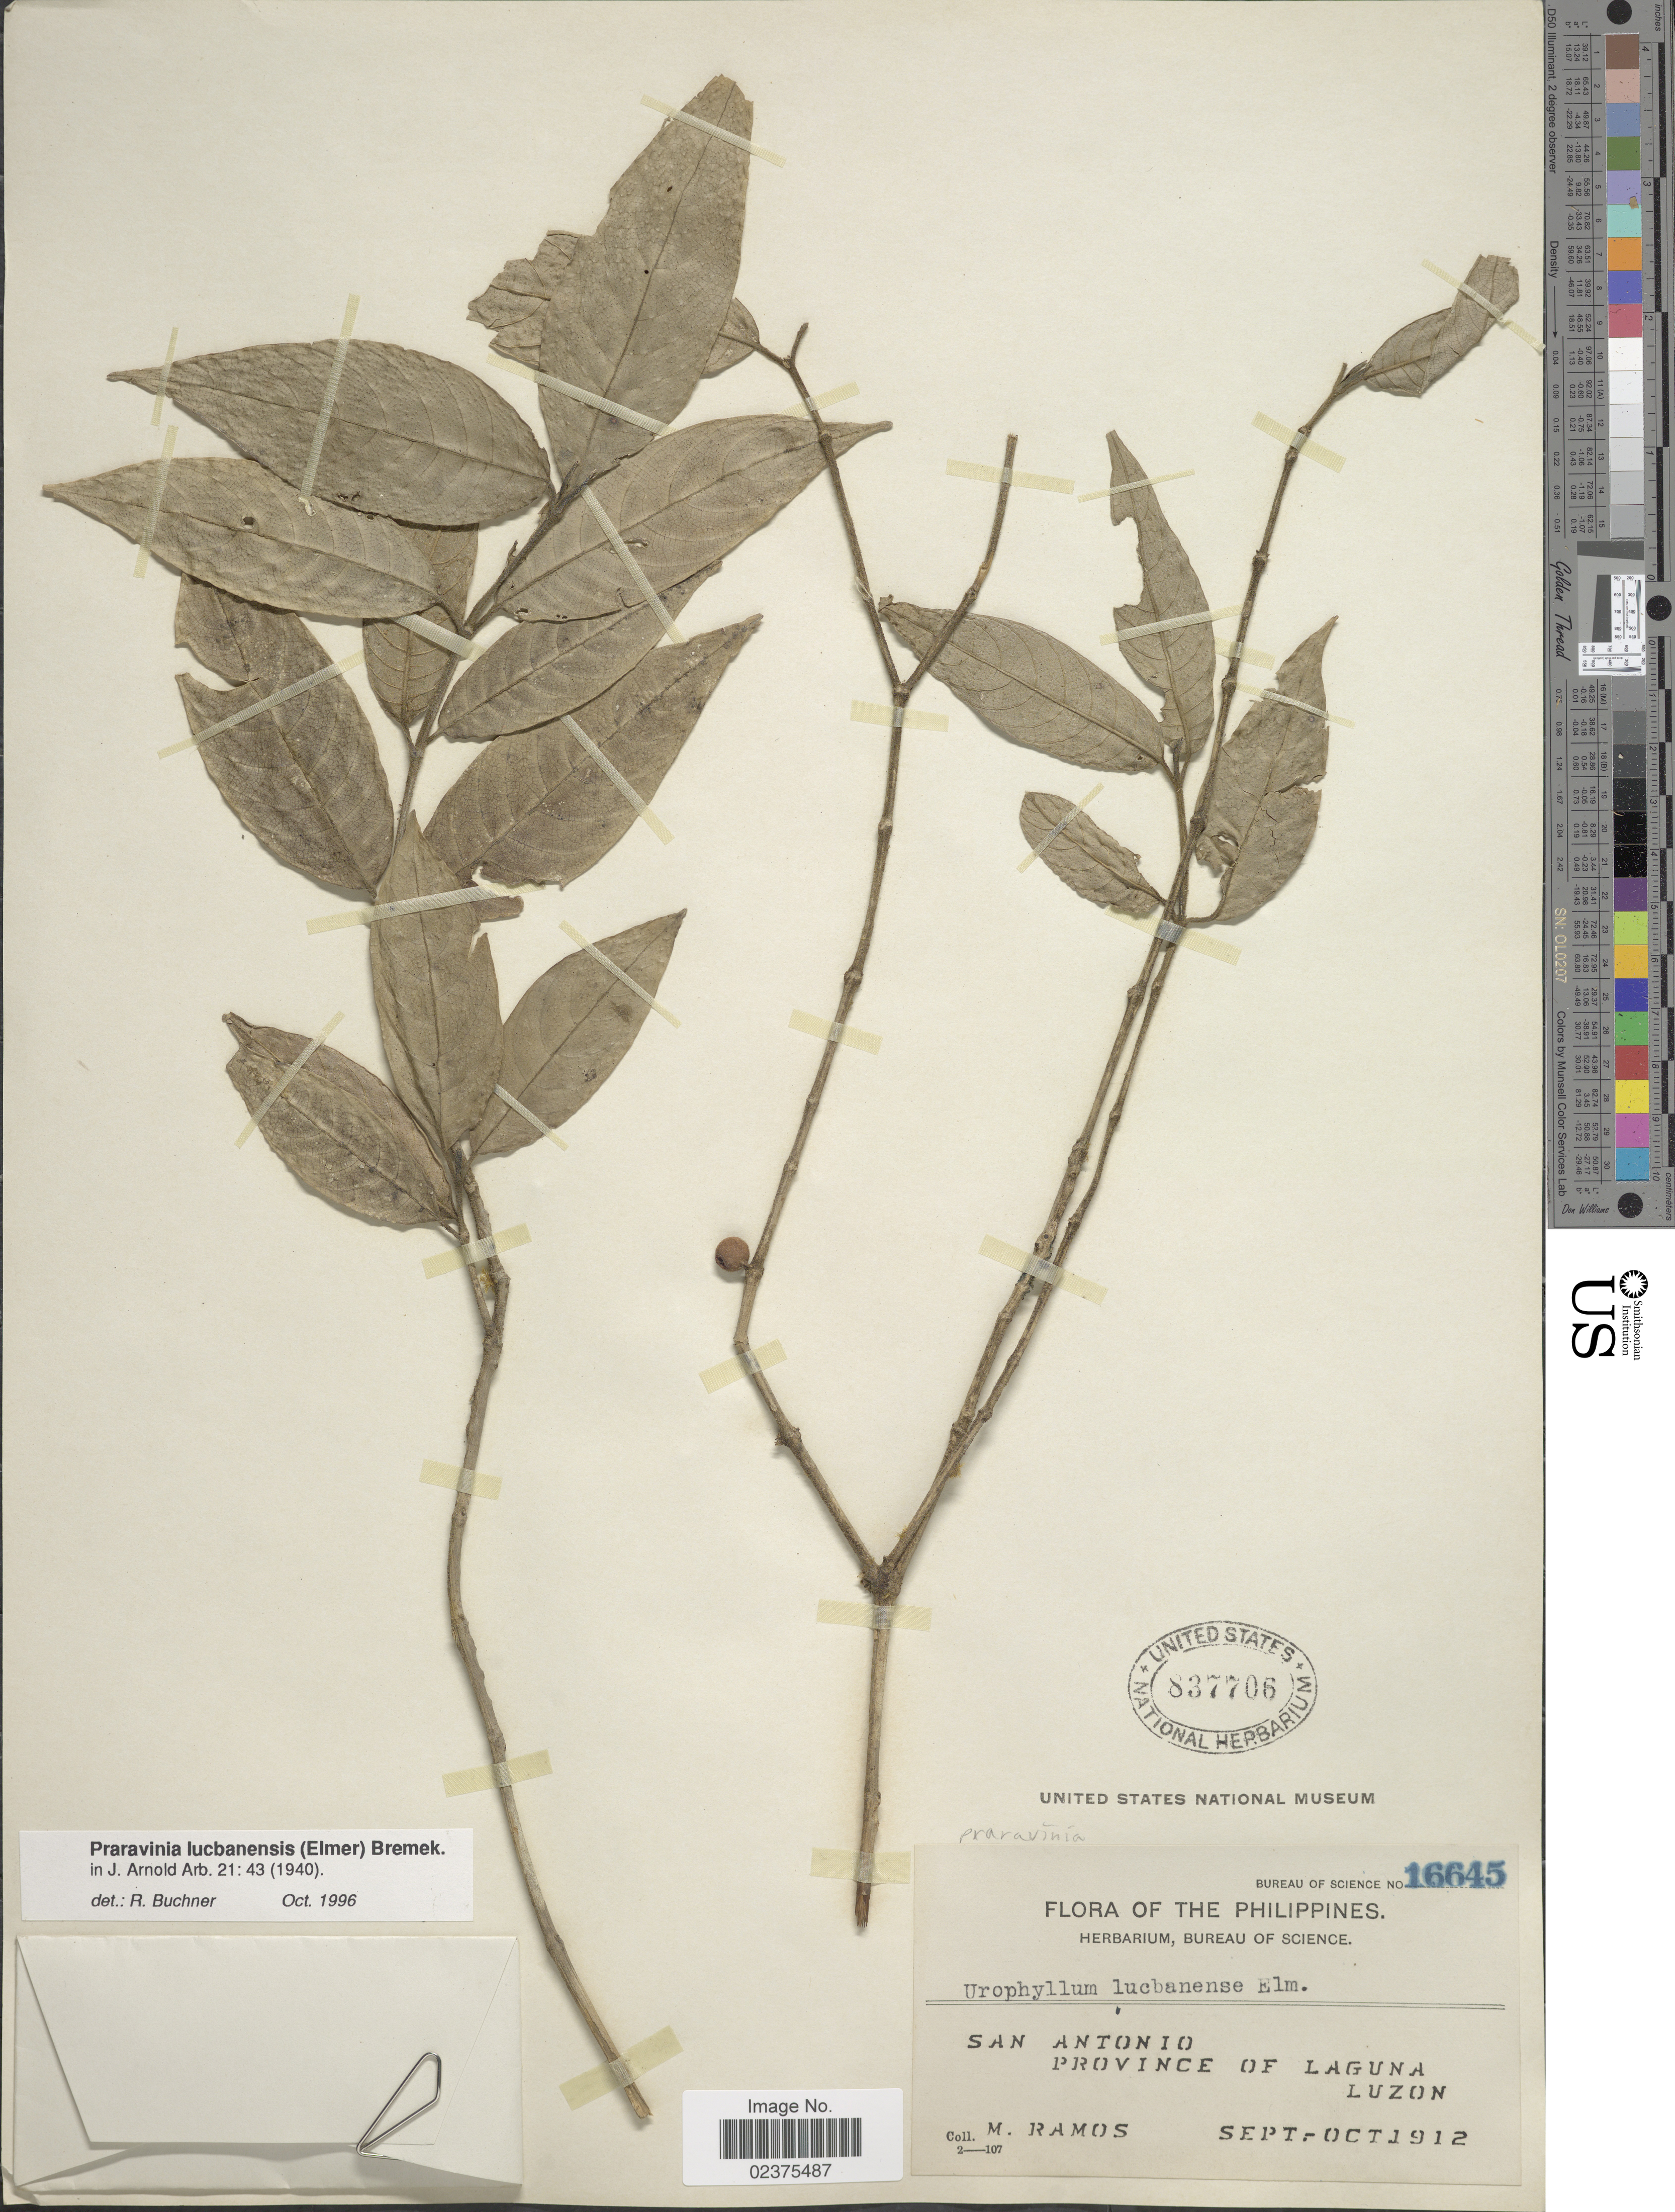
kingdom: Plantae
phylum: Tracheophyta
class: Magnoliopsida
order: Gentianales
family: Rubiaceae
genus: Praravinia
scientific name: Praravinia lucbanensis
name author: (Elmer) Bremek.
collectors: M. Ramos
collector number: Bureau of Science 16645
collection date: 1912-09/1912-10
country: Philippines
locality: San Antonio, Provincia of Laguna, Luzon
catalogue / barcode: US 837706